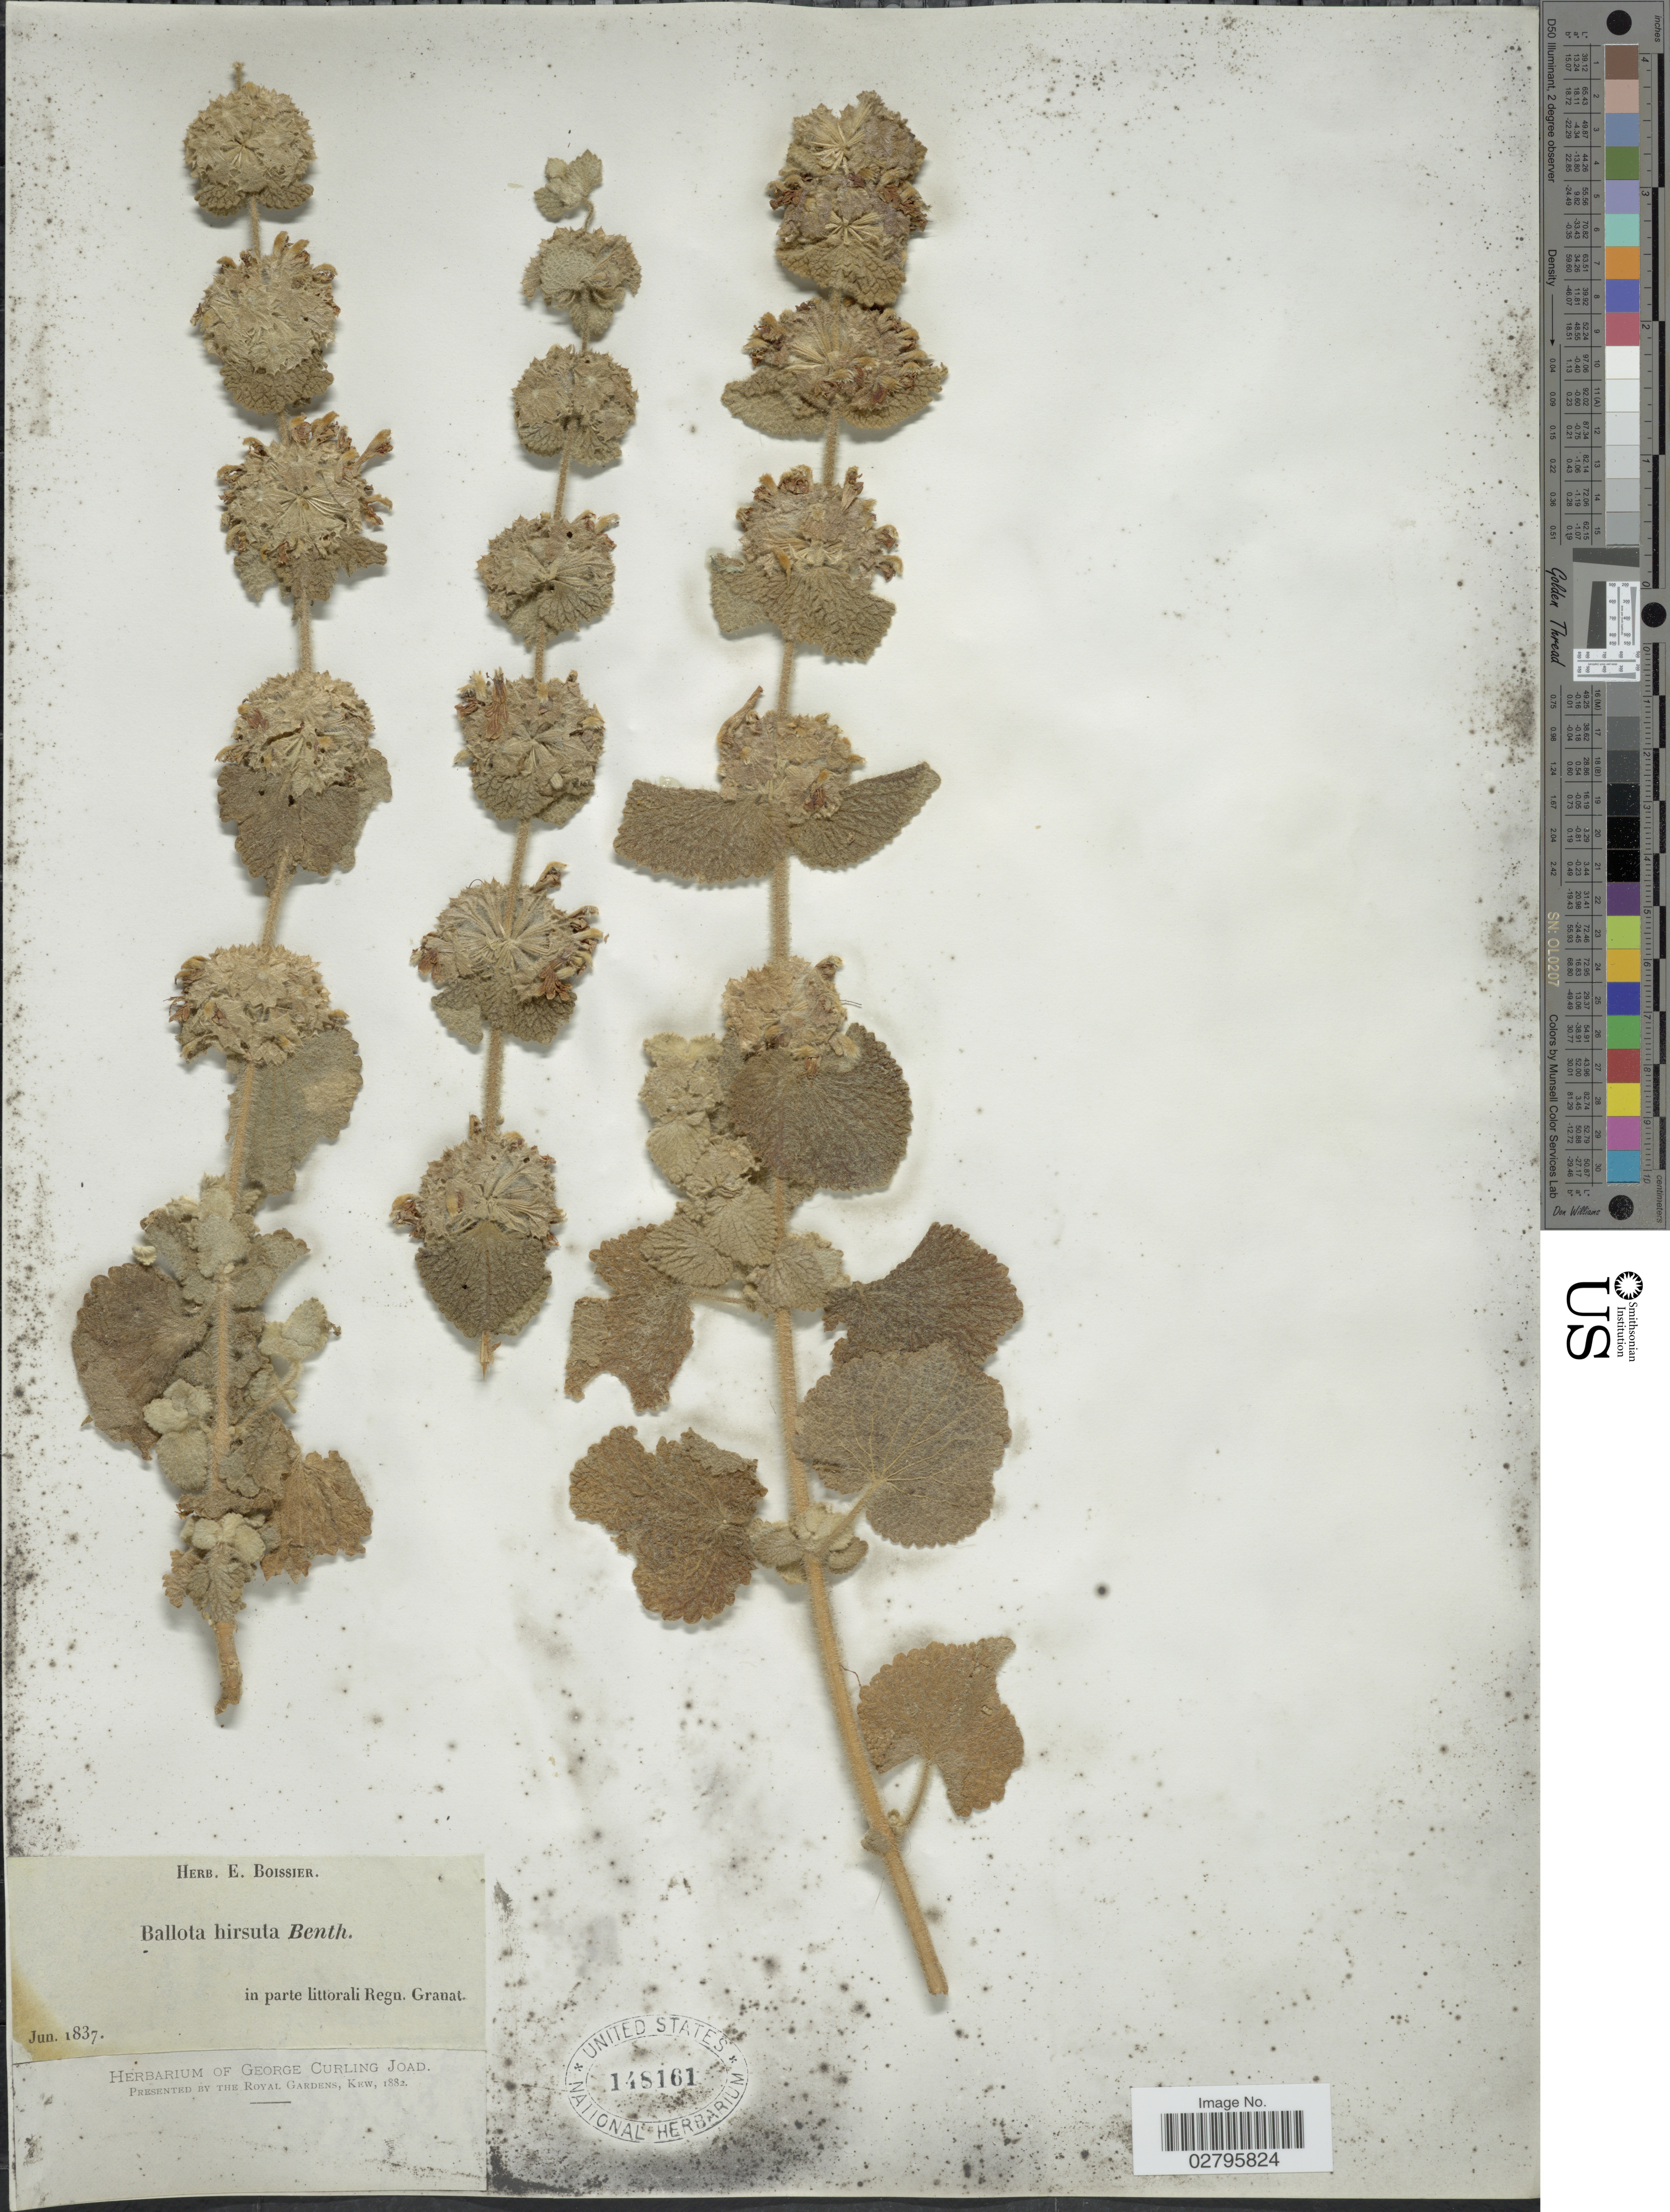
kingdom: Plantae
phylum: Tracheophyta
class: Magnoliopsida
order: Lamiales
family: Lamiaceae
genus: Ballota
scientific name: Ballota hirsuta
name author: Benth.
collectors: ex herb. E. Boissier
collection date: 1837-06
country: Spain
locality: In parte littorali Regn. Granat.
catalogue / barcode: US 148161